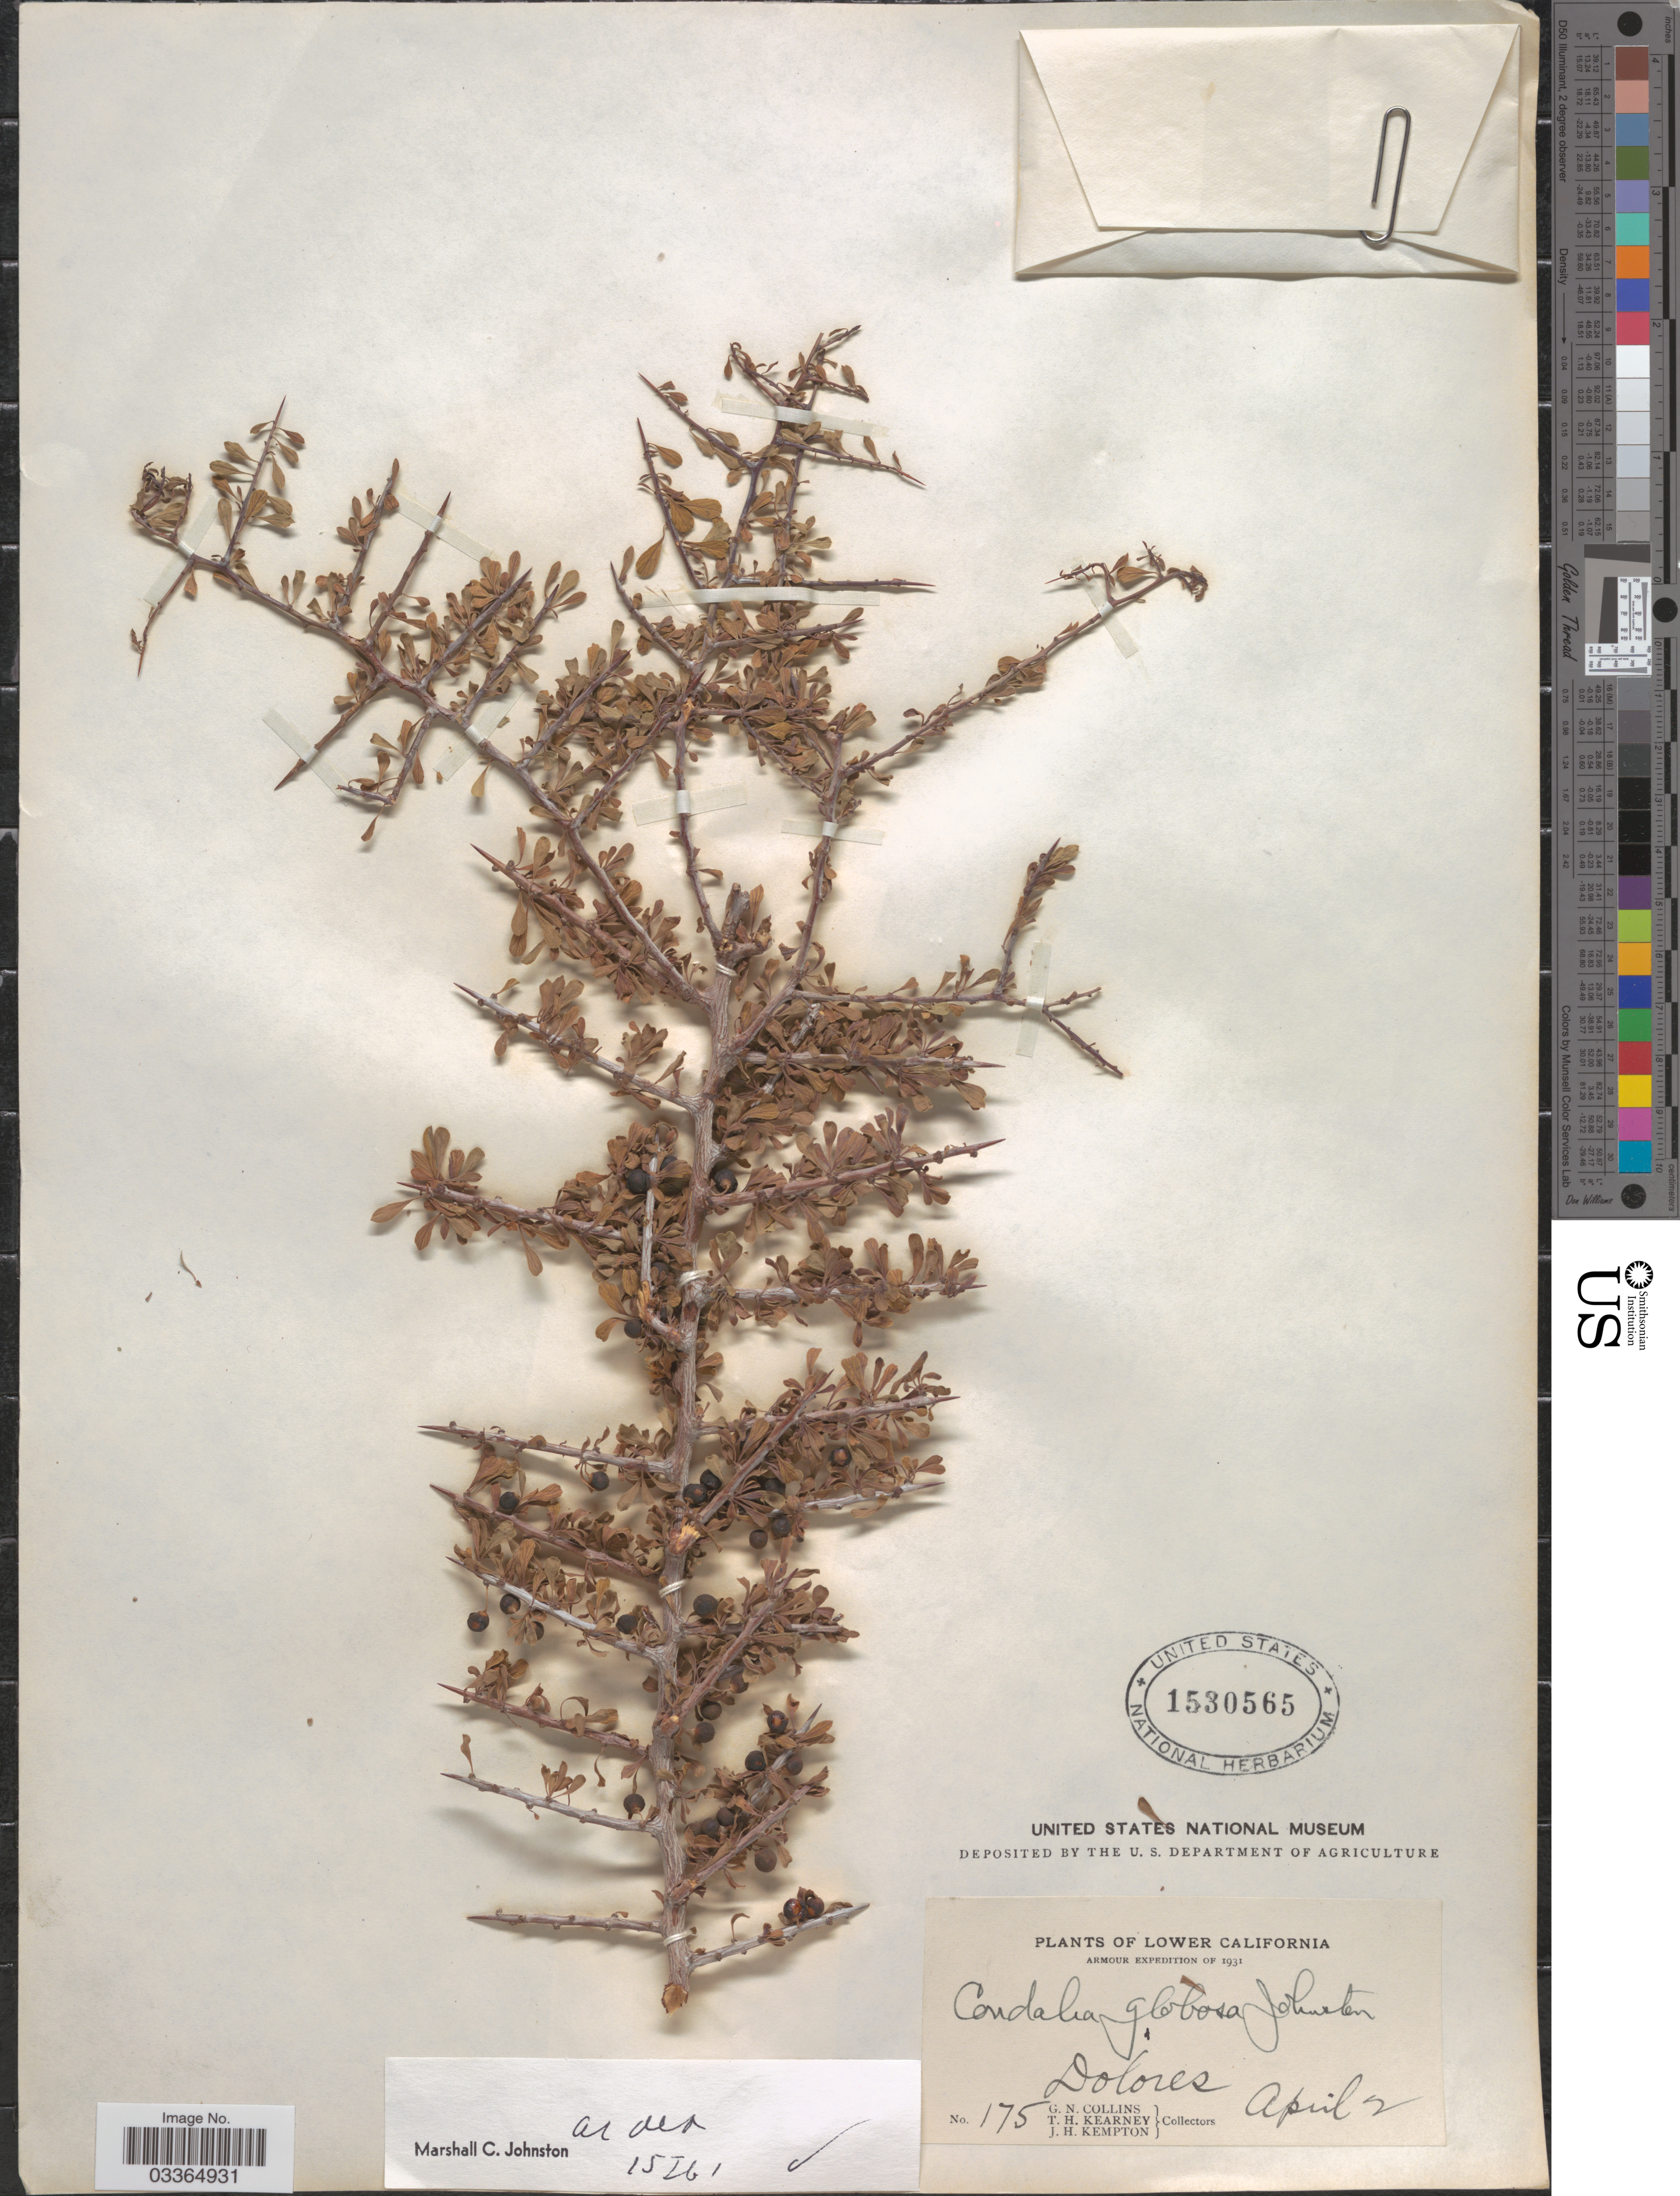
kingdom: Plantae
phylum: Tracheophyta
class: Magnoliopsida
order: Rosales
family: Rhamnaceae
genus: Condalia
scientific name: Condalia globosa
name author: I.M. Johnst.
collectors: G. Collins, T. H. Kearney & J. H. Kempton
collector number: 175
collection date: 1931-04-02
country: Mexico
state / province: Baja California Sur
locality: Lower California, Dolores.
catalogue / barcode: US 1530565